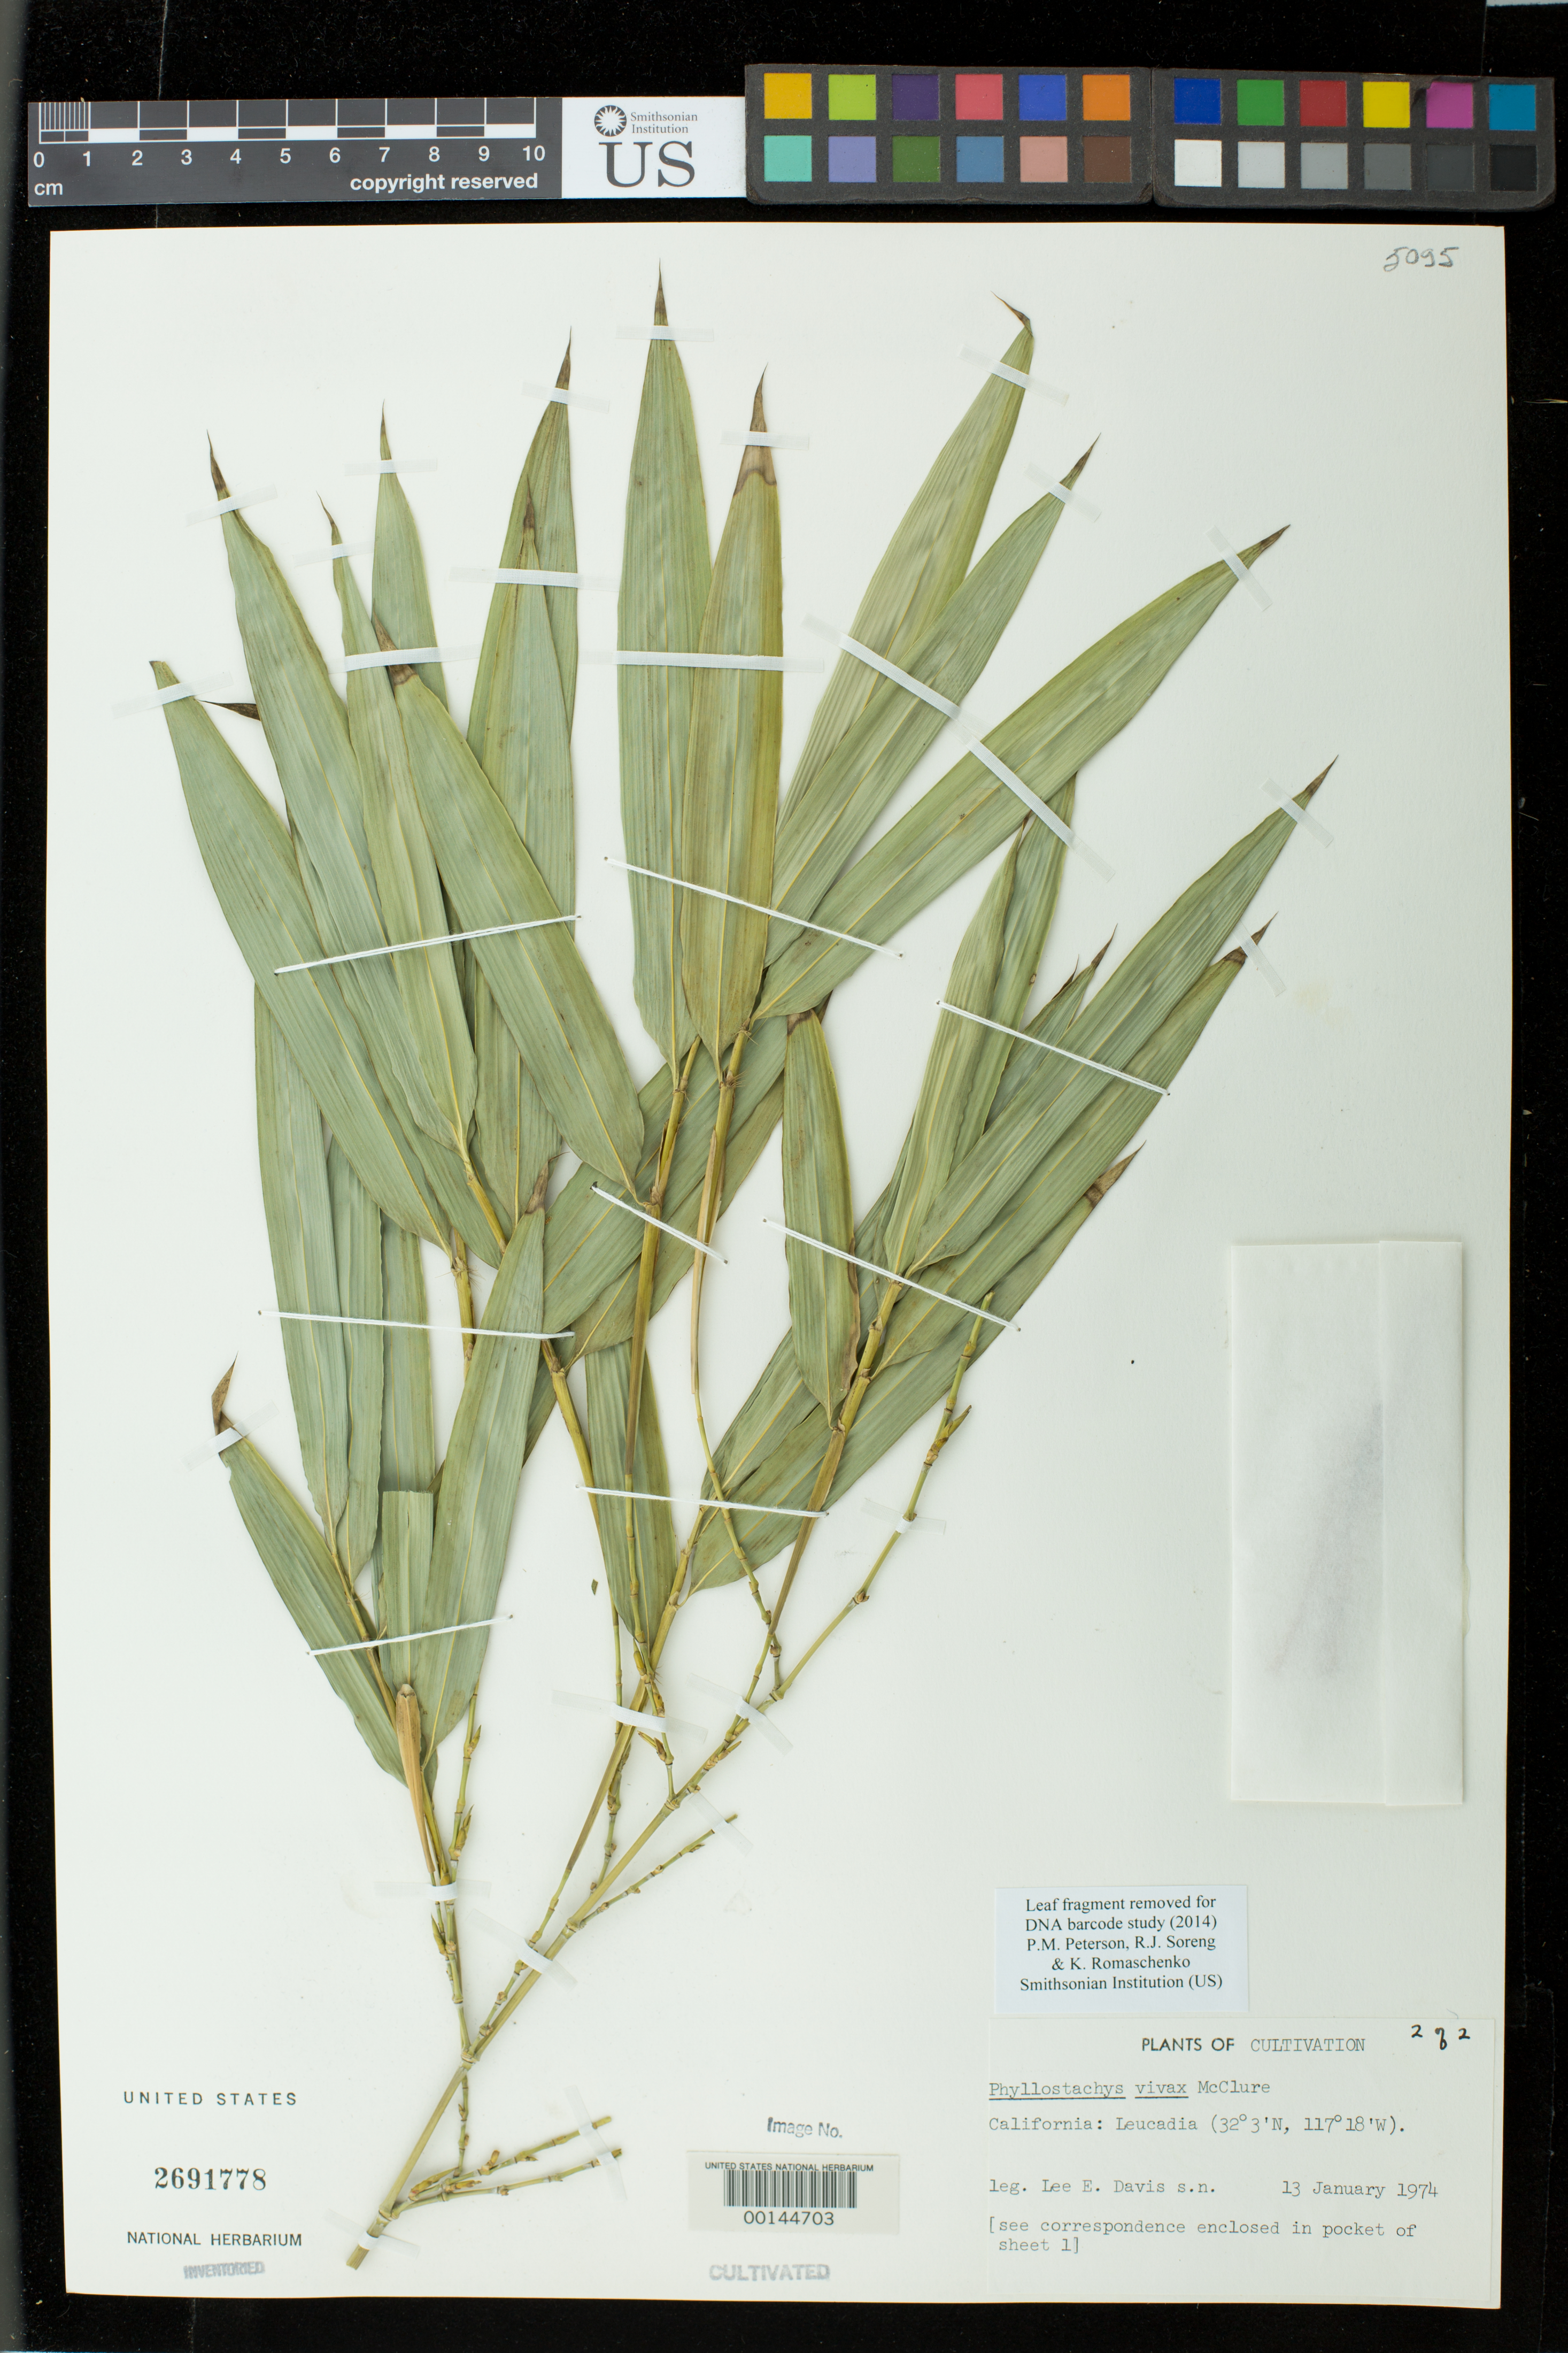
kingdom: Plantae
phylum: Tracheophyta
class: Liliopsida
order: Poales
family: Poaceae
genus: Phyllostachys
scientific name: Phyllostachys vivax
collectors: L. Davis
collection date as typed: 13 Jan 1974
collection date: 1974-01-13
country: United States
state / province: California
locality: Leucadia, lat 23 03'n: long 117 18'w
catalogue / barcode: US 2691778